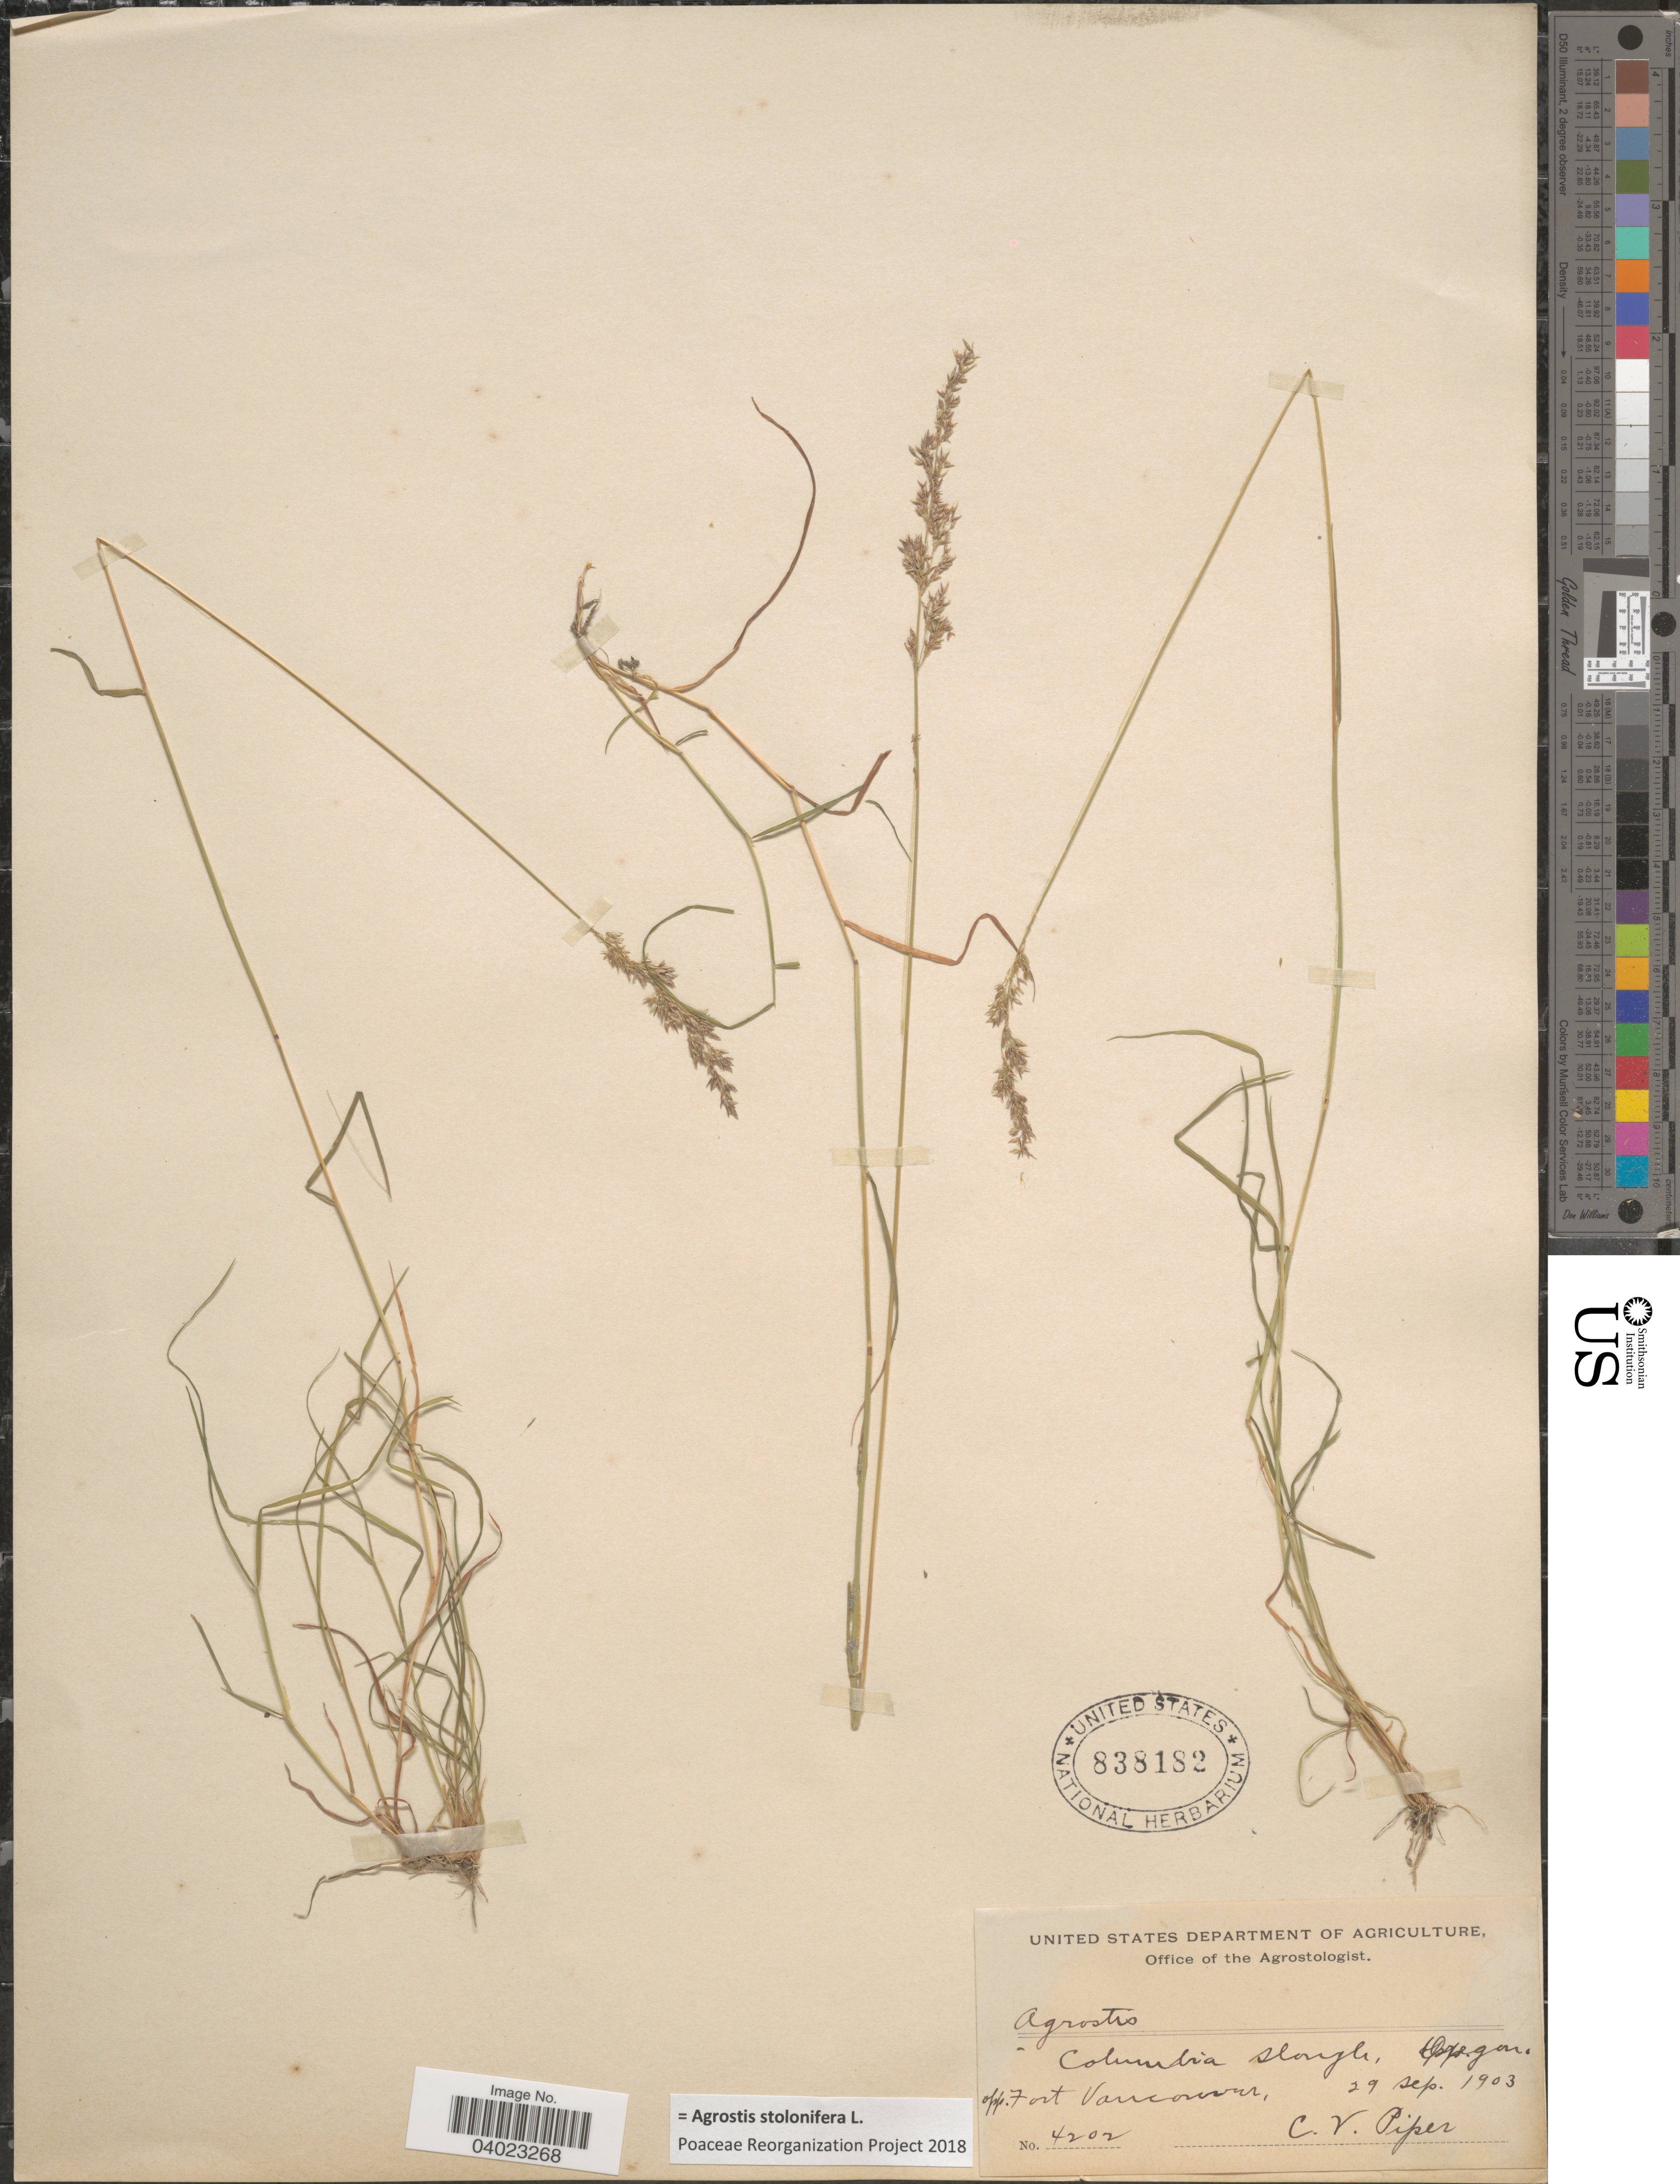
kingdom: Plantae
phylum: Tracheophyta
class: Liliopsida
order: Poales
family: Poaceae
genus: Agrostis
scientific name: Agrostis stolonifera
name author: L.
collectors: C. V. Piper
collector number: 4202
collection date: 1903-09-29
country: United States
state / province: Oregon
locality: Columbia slough, opp. Fort Vancouver.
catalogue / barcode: US 838182